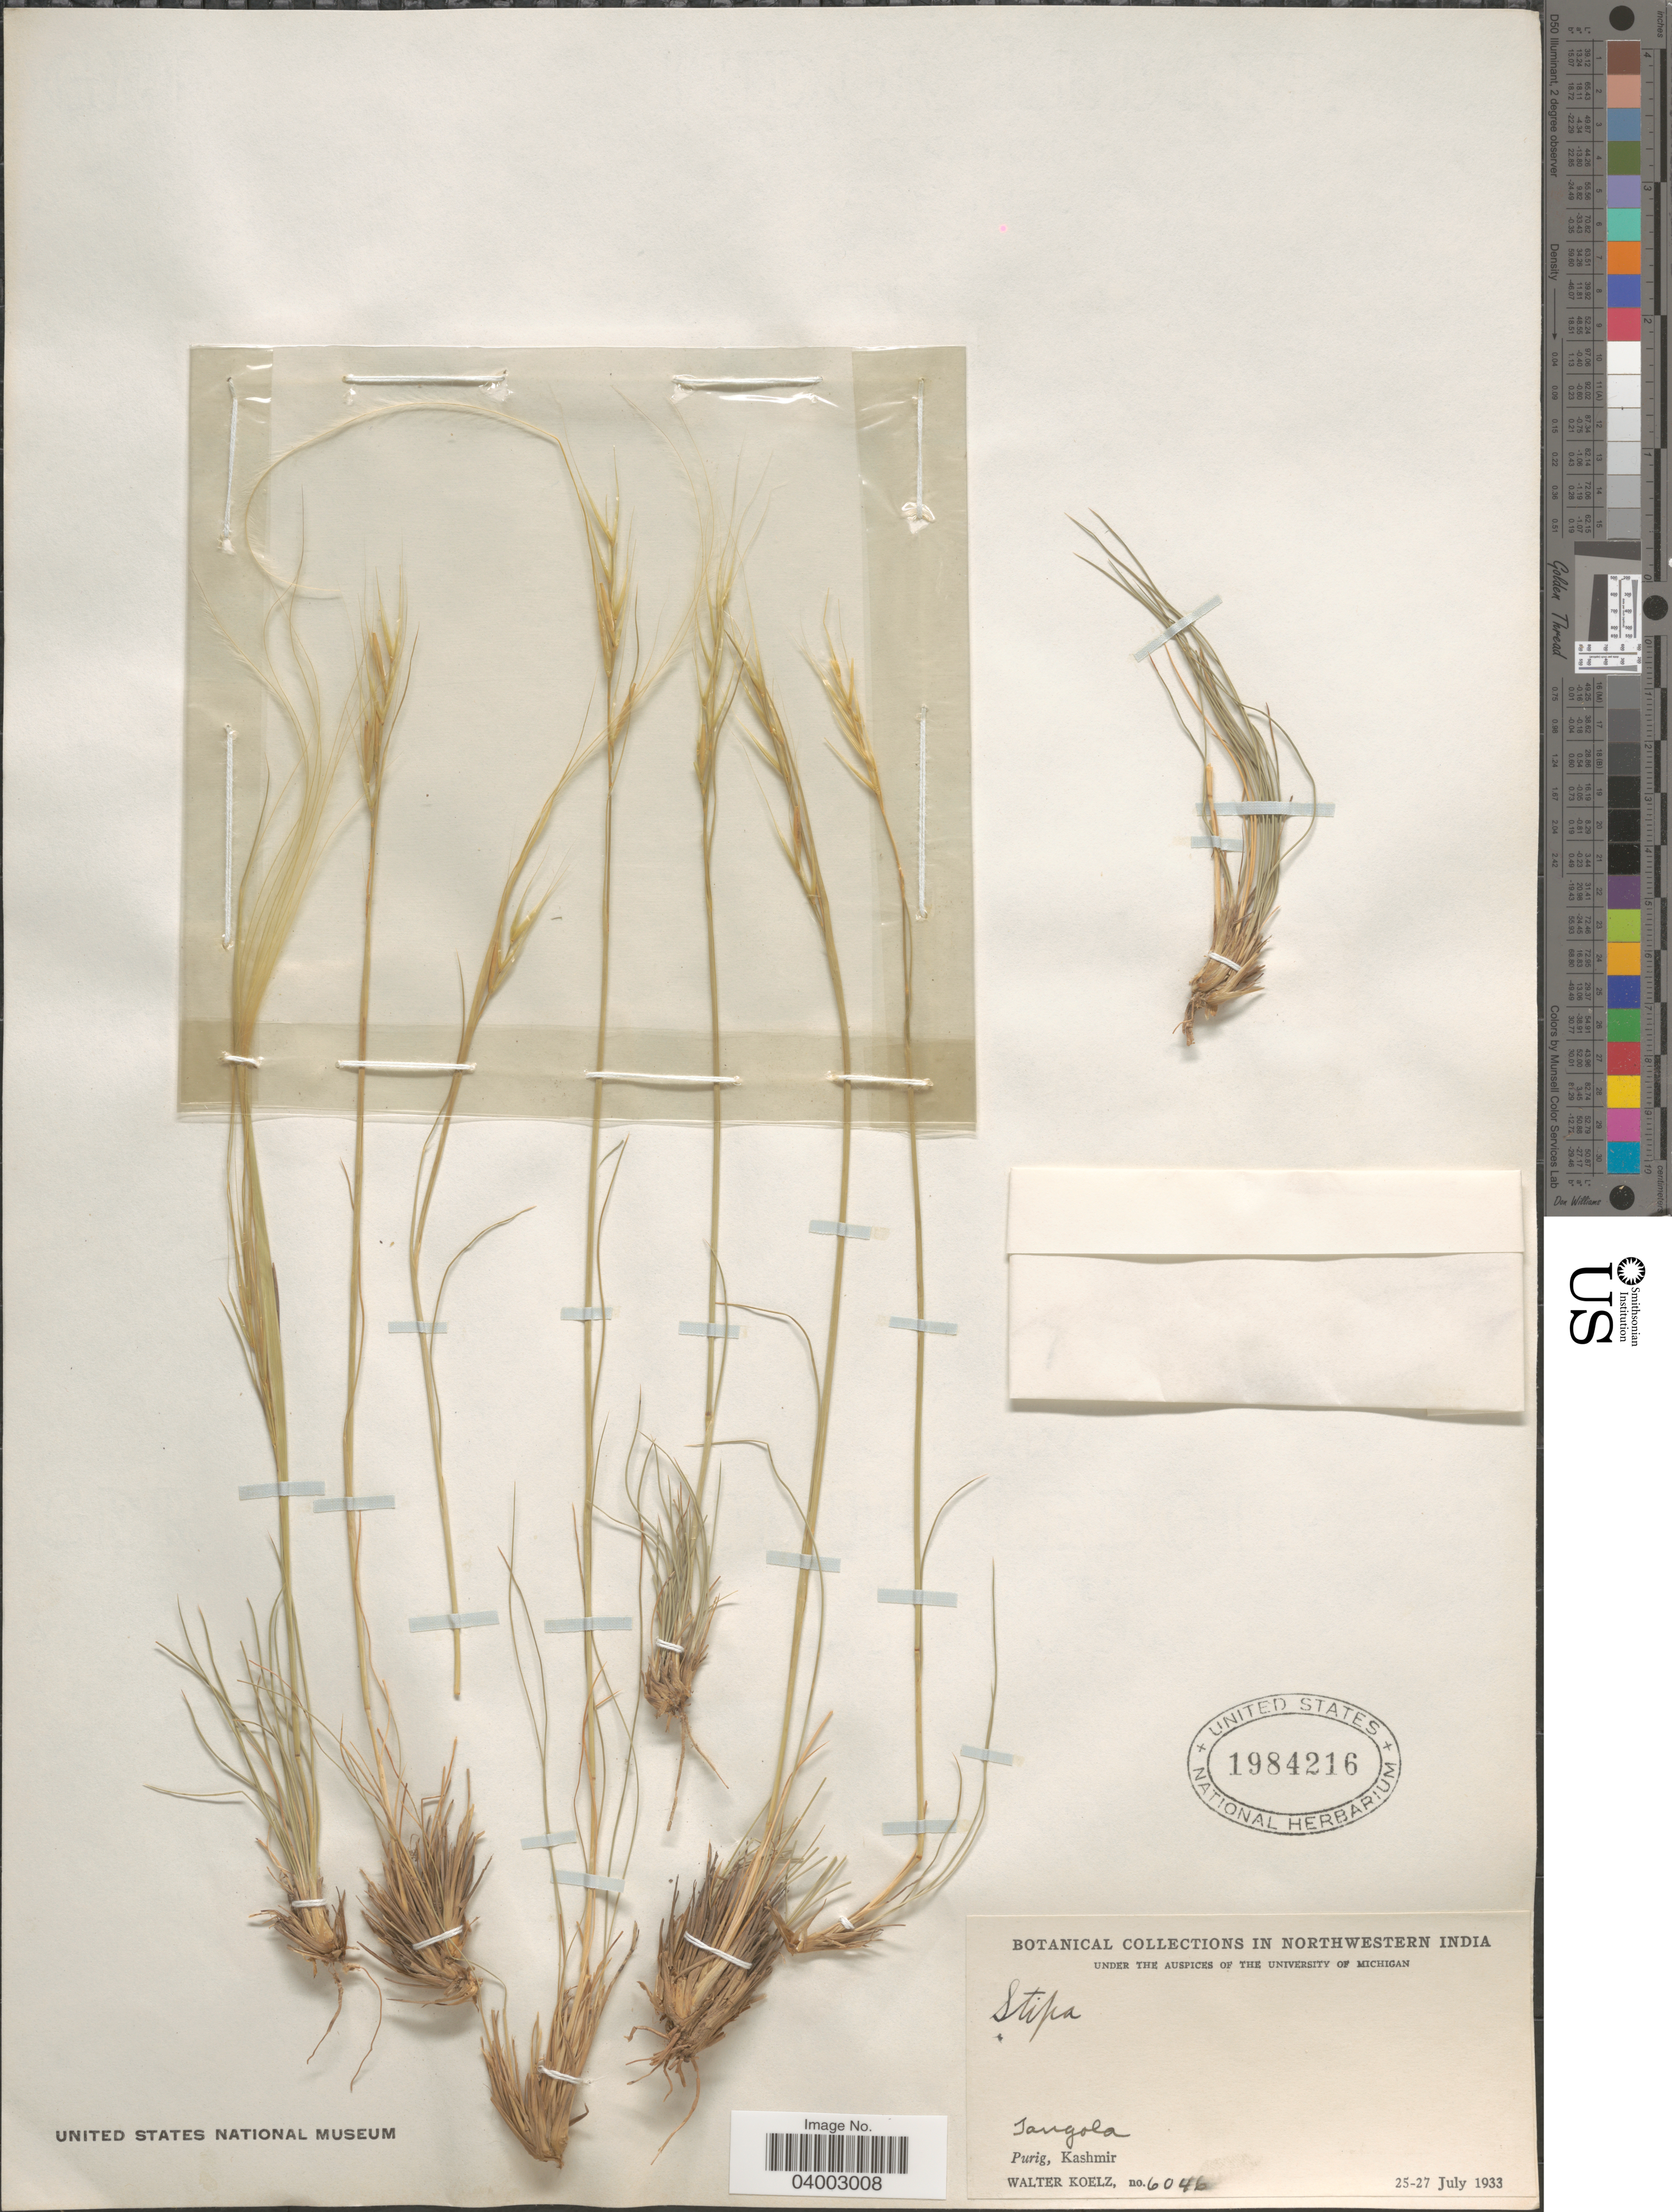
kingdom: Plantae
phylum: Tracheophyta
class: Liliopsida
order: Poales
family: Poaceae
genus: Stipa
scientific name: Stipa sp.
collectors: W. N. Koelz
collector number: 6046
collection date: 1933-07-25/1933-07-27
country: India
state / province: Jammu and Kashmir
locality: In Northwestern India. Purig, Kashmir.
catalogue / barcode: US 1984216